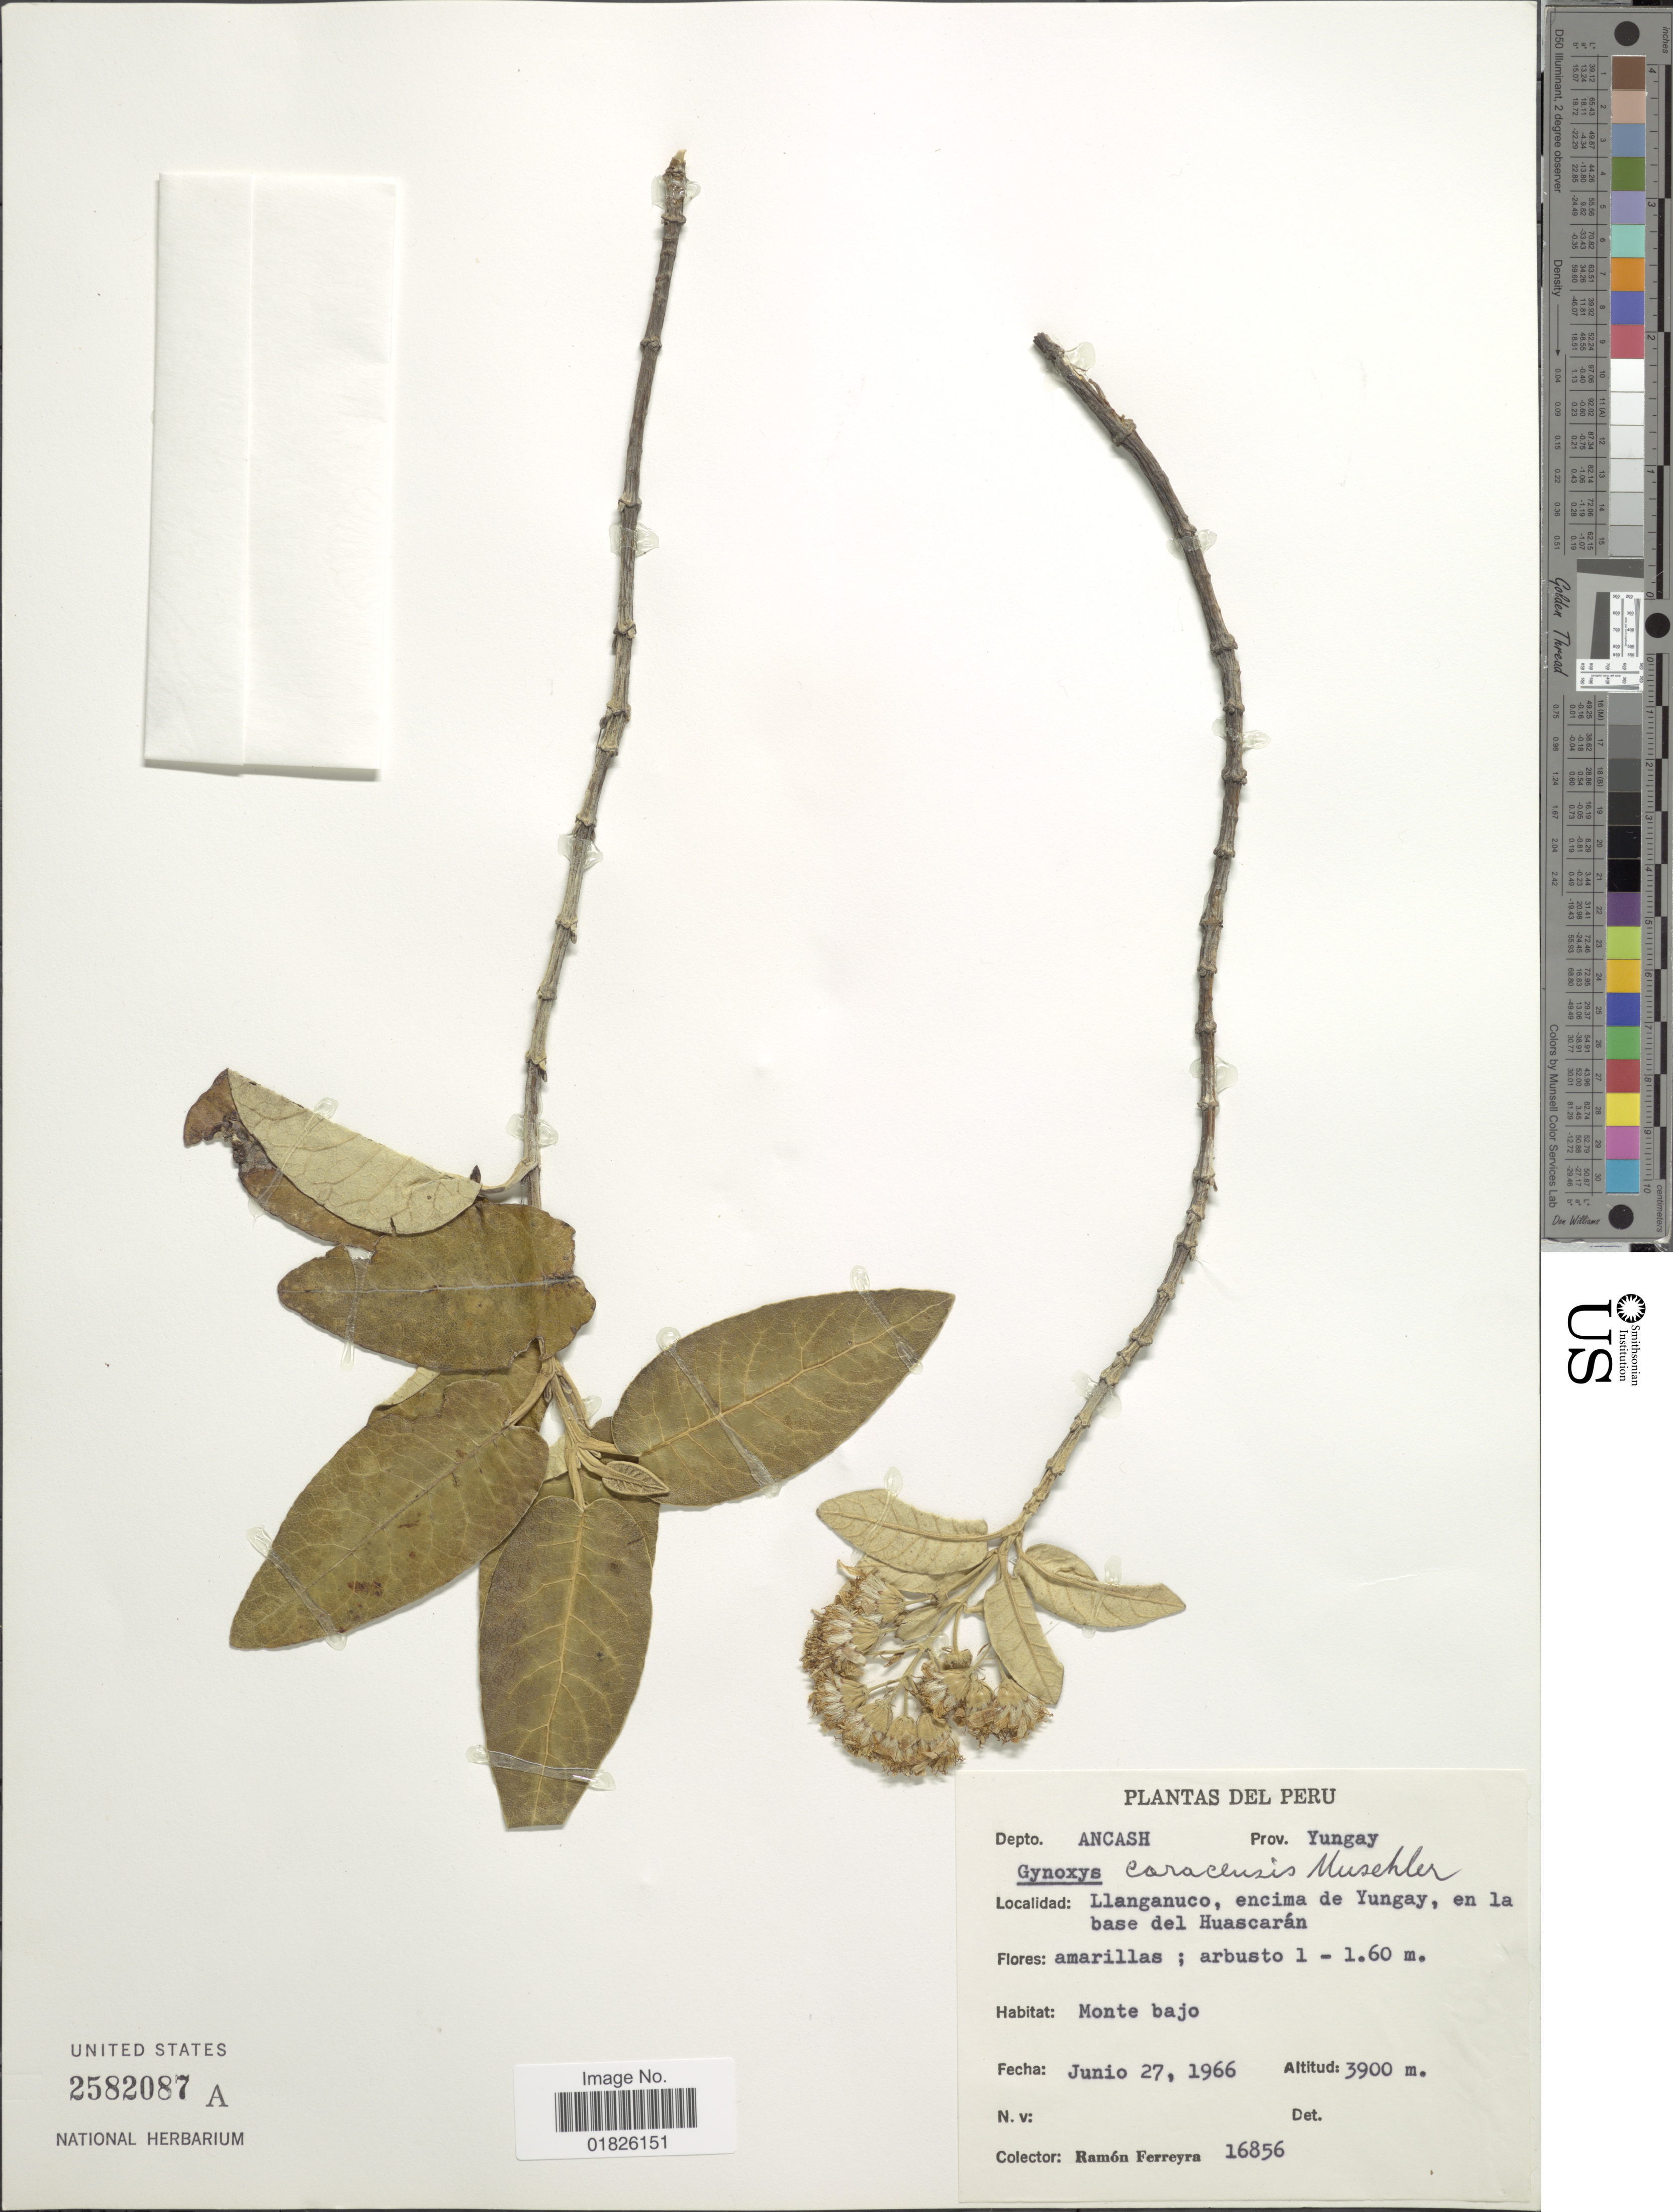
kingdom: Plantae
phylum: Tracheophyta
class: Magnoliopsida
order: Asterales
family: Asteraceae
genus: Gynoxys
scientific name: Gynoxys caracensis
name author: Muschl.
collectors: R. A. Ferreyra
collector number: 16856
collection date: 1966-06-27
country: Peru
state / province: Ancash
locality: Prov. Yunay. llanganuco, encima de Yungay, en la base del Huascaran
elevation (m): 3900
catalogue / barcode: US 2582087A